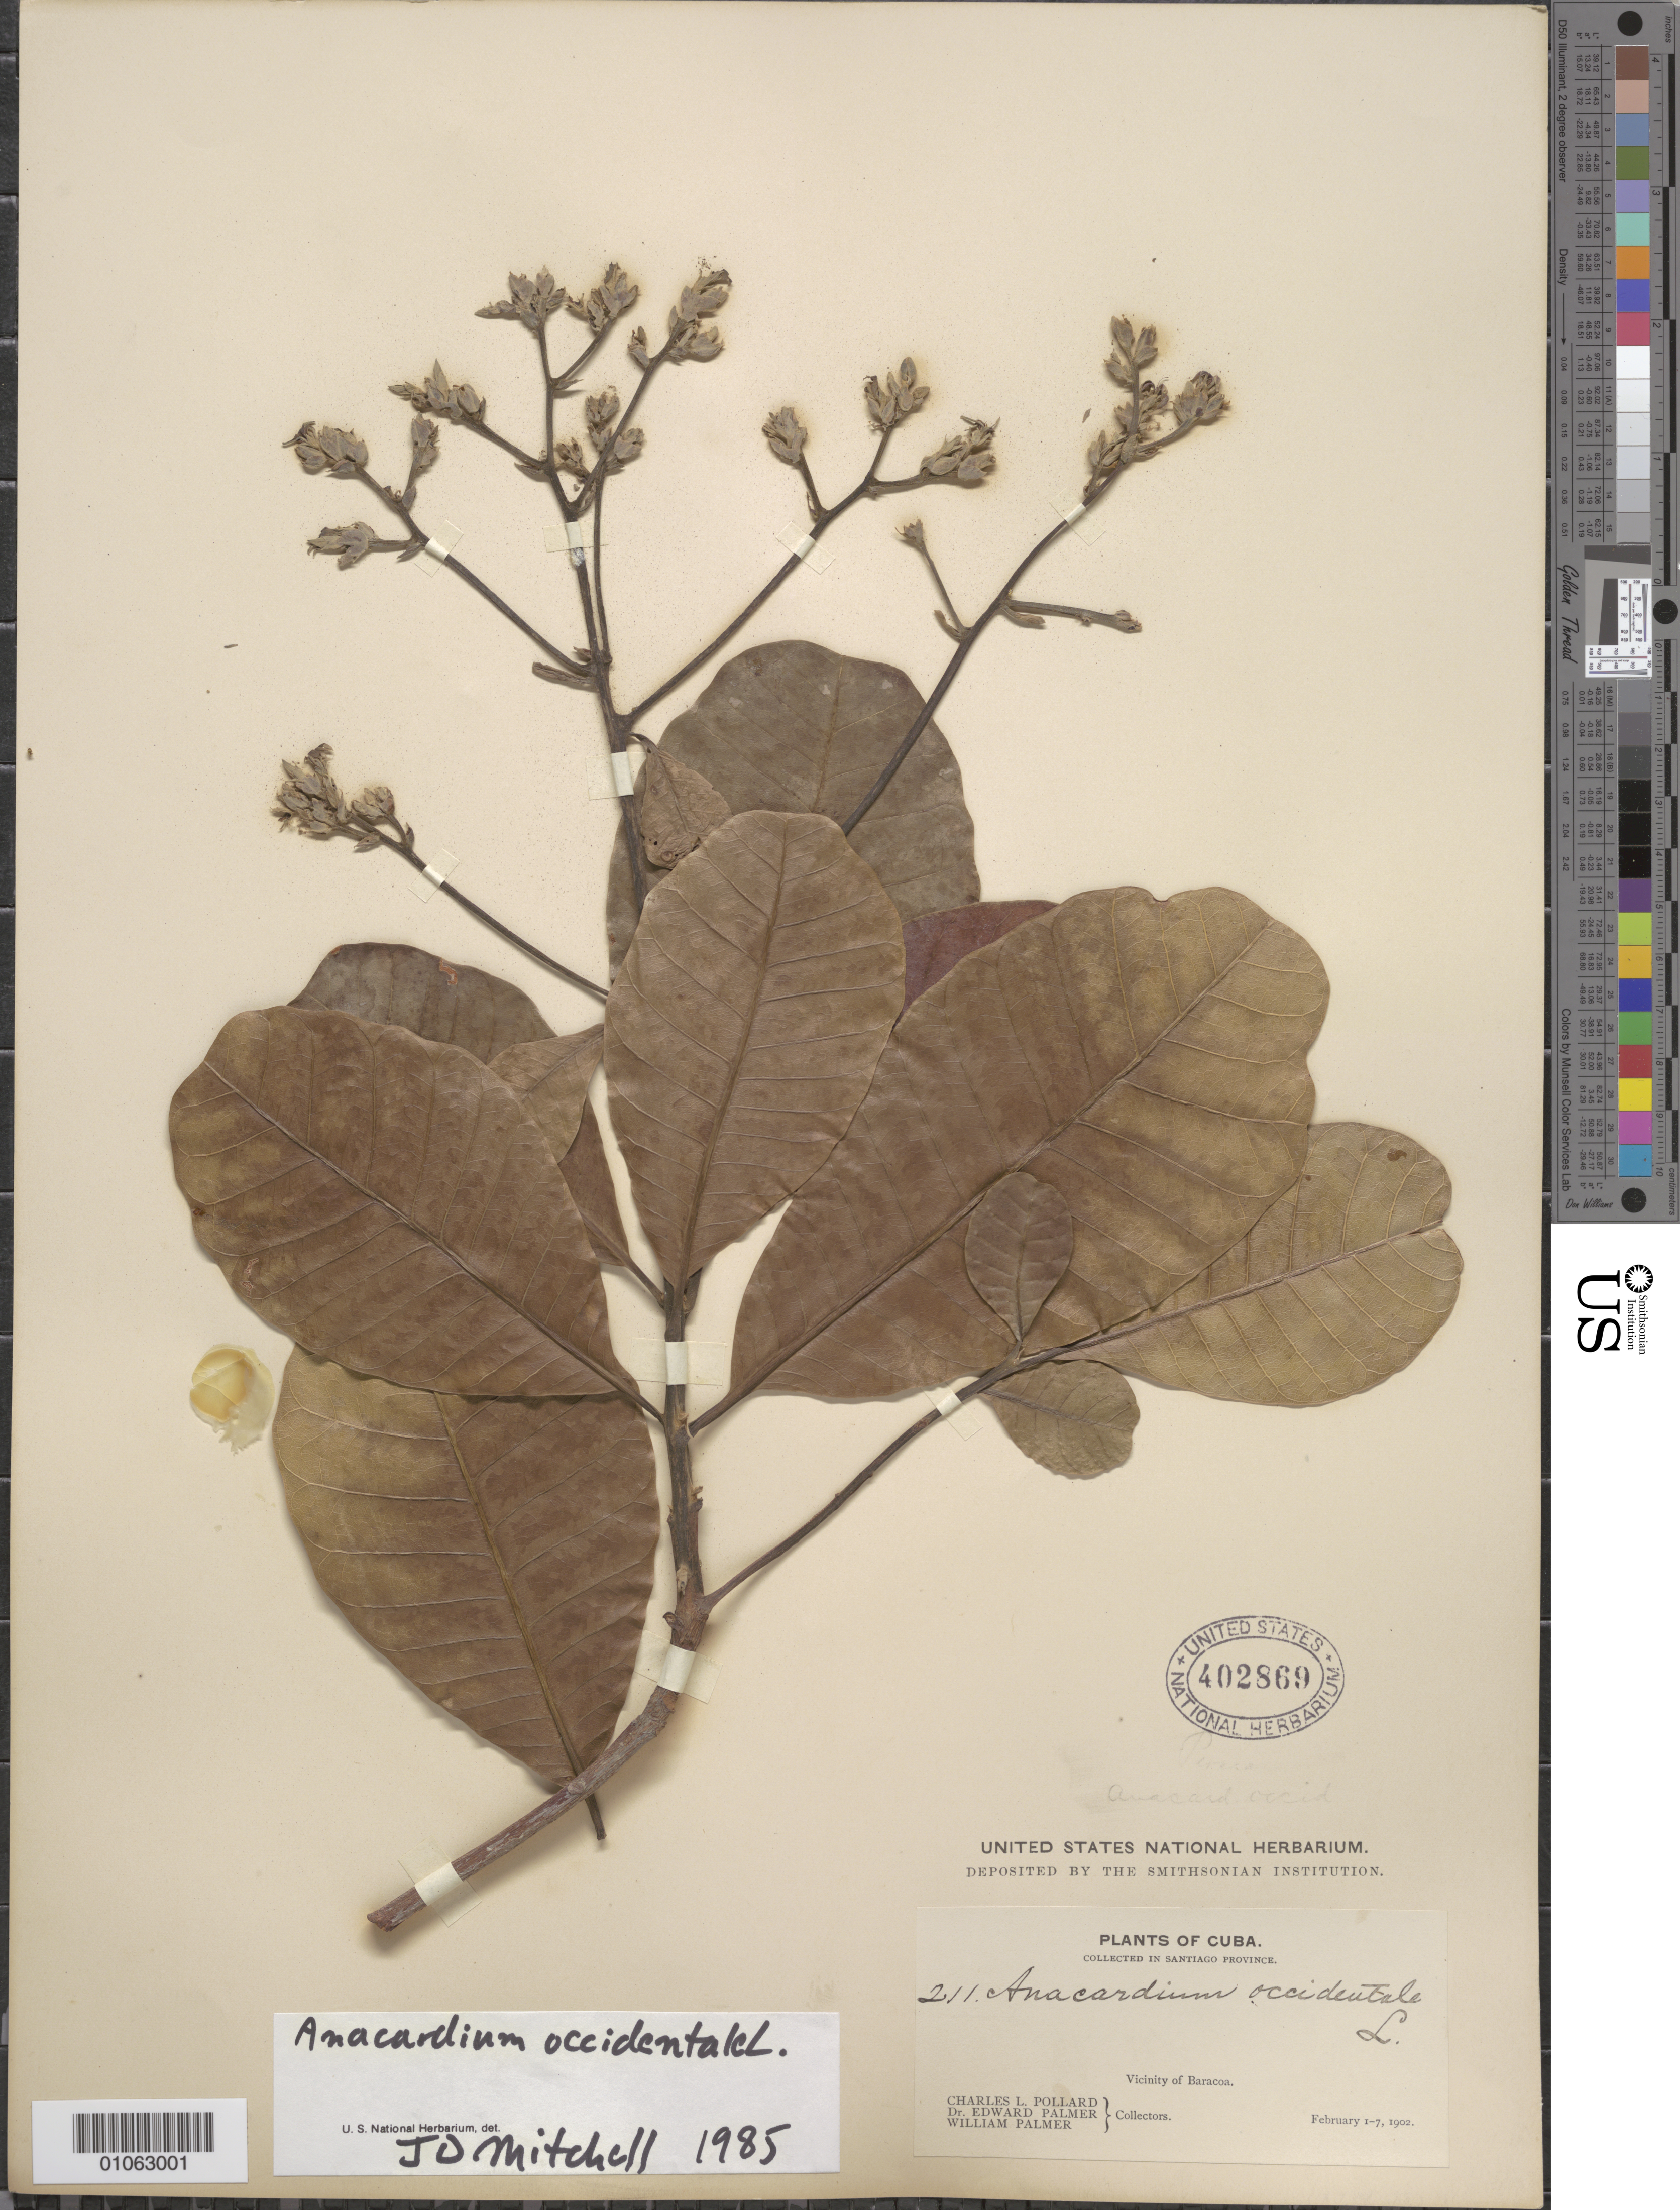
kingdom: Plantae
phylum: Tracheophyta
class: Magnoliopsida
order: Sapindales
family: Anacardiaceae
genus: Anacardium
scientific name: Anacardium occidentale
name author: L.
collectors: C. L. Pollard, E. Palmer & W. Palmer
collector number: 211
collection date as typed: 01 Feb 1902 to 07 Feb 1902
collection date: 1902-02-01/1902-02-07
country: Cuba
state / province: Santiago de Cuba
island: Cuba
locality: Vicinity of Baracoa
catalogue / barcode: US 402869